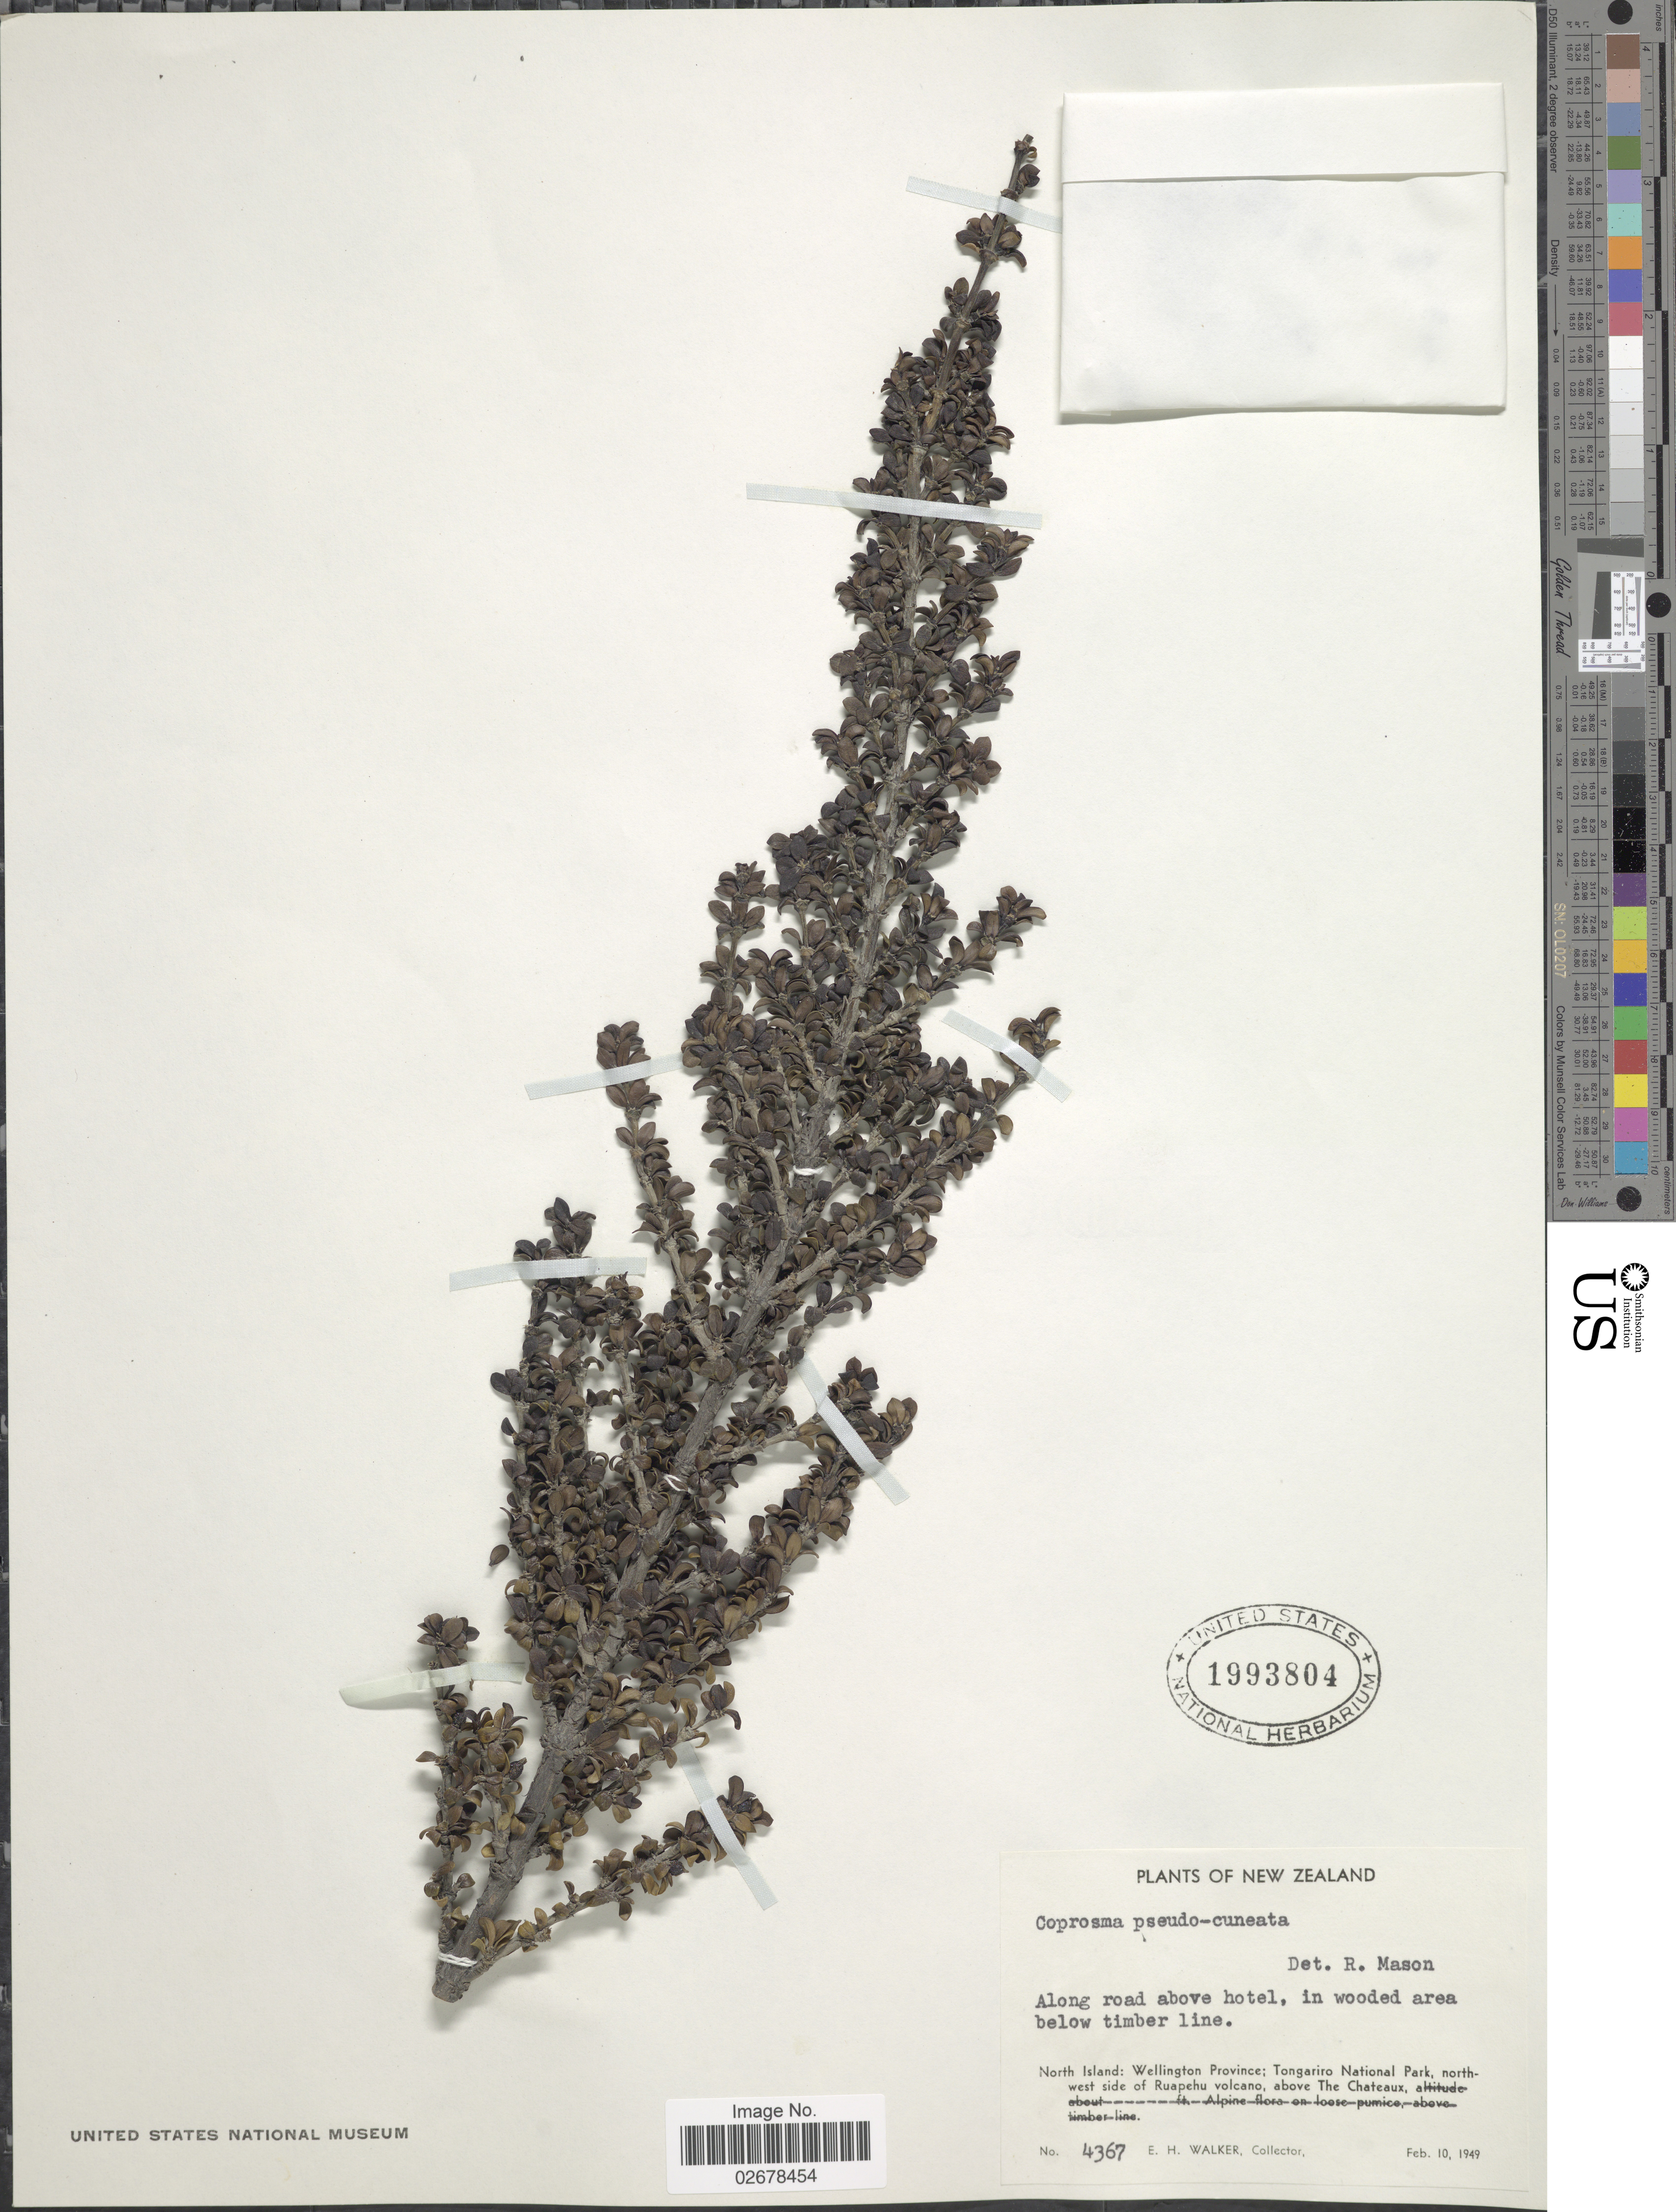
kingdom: Plantae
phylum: Tracheophyta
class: Magnoliopsida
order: Gentianales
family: Rubiaceae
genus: Coprosma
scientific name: Coprosma pseudocuneata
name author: W.R.B. Oliv. ex Garn.-Jones & Elder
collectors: E. H. Walker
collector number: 4367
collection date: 1949-02-10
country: New Zealand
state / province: Wellington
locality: Along road above hotel, in wooded area below timber line, North Island; Tongariro National Park, northwest side of Ruapehu volcano, above The Chateaux.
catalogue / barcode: US 1993804